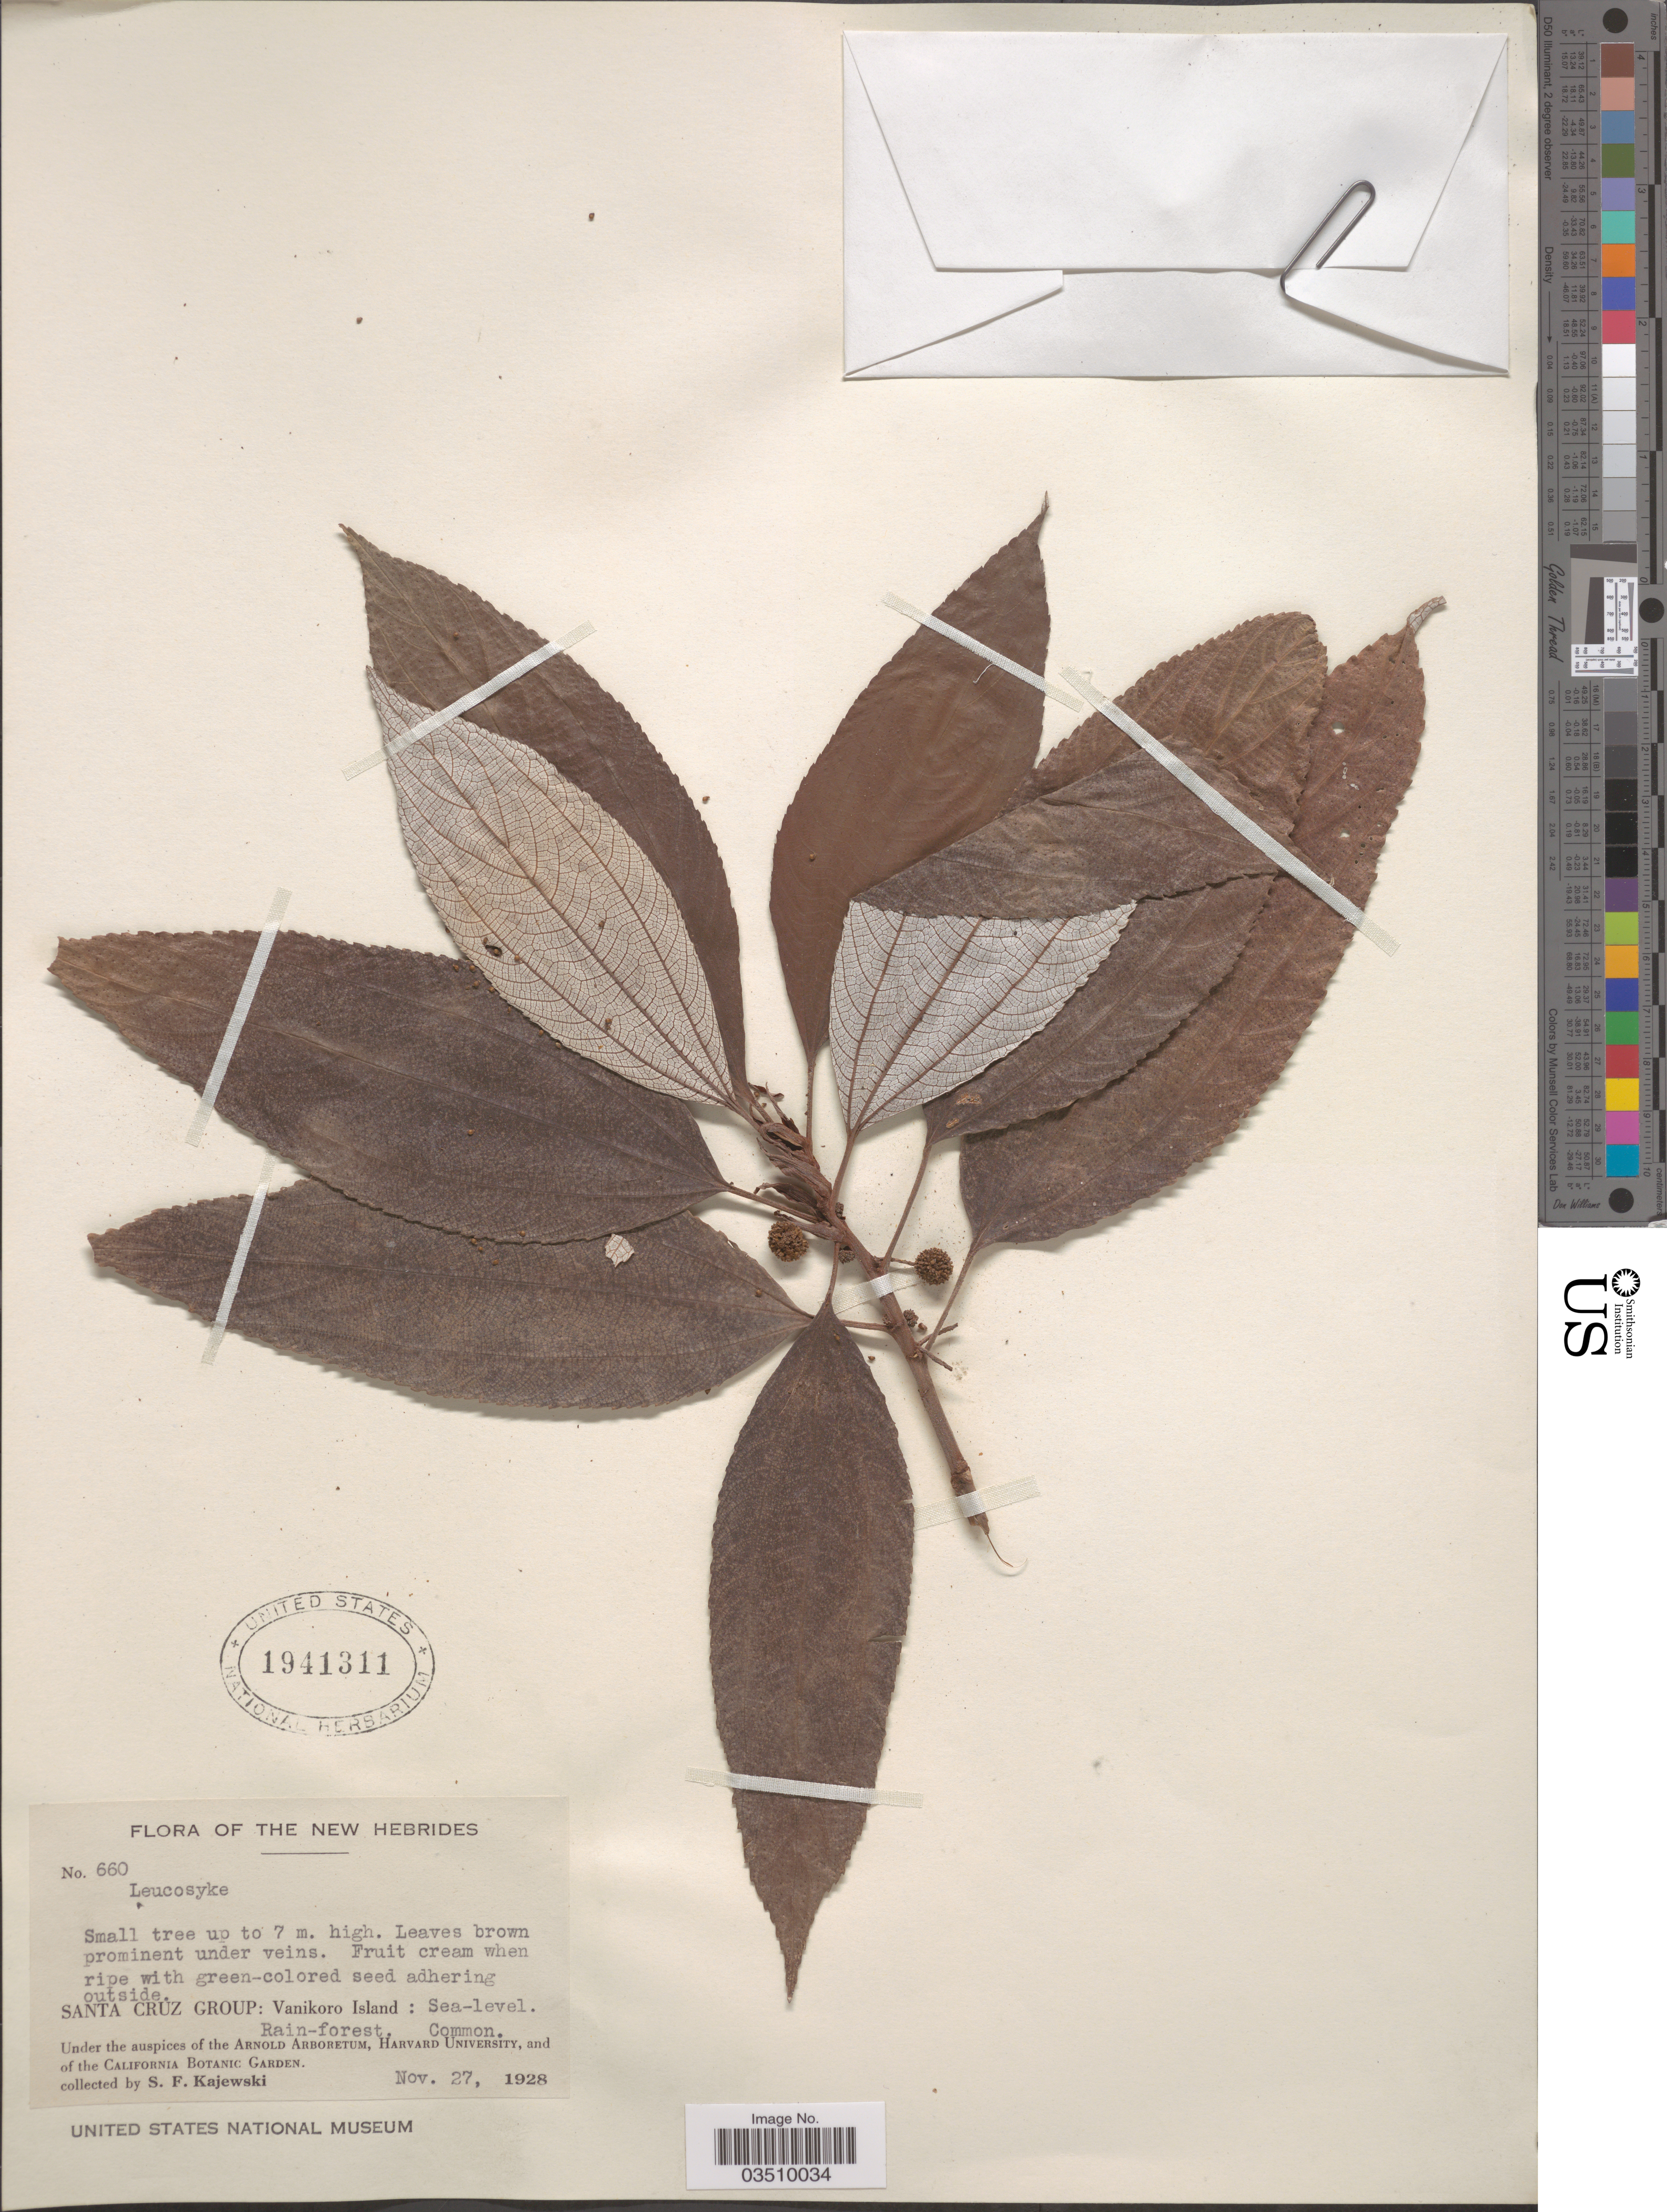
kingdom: Plantae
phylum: Tracheophyta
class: Magnoliopsida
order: Rosales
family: Urticaceae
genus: Leucosyke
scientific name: Leucosyke sp.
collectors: S. Kajewski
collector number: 660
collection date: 1928-11-27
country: Solomon Islands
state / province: Santa Cruz Is.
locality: New Hebrides. Santa Cruz Group: Vanikoro Island.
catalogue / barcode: US 1941311